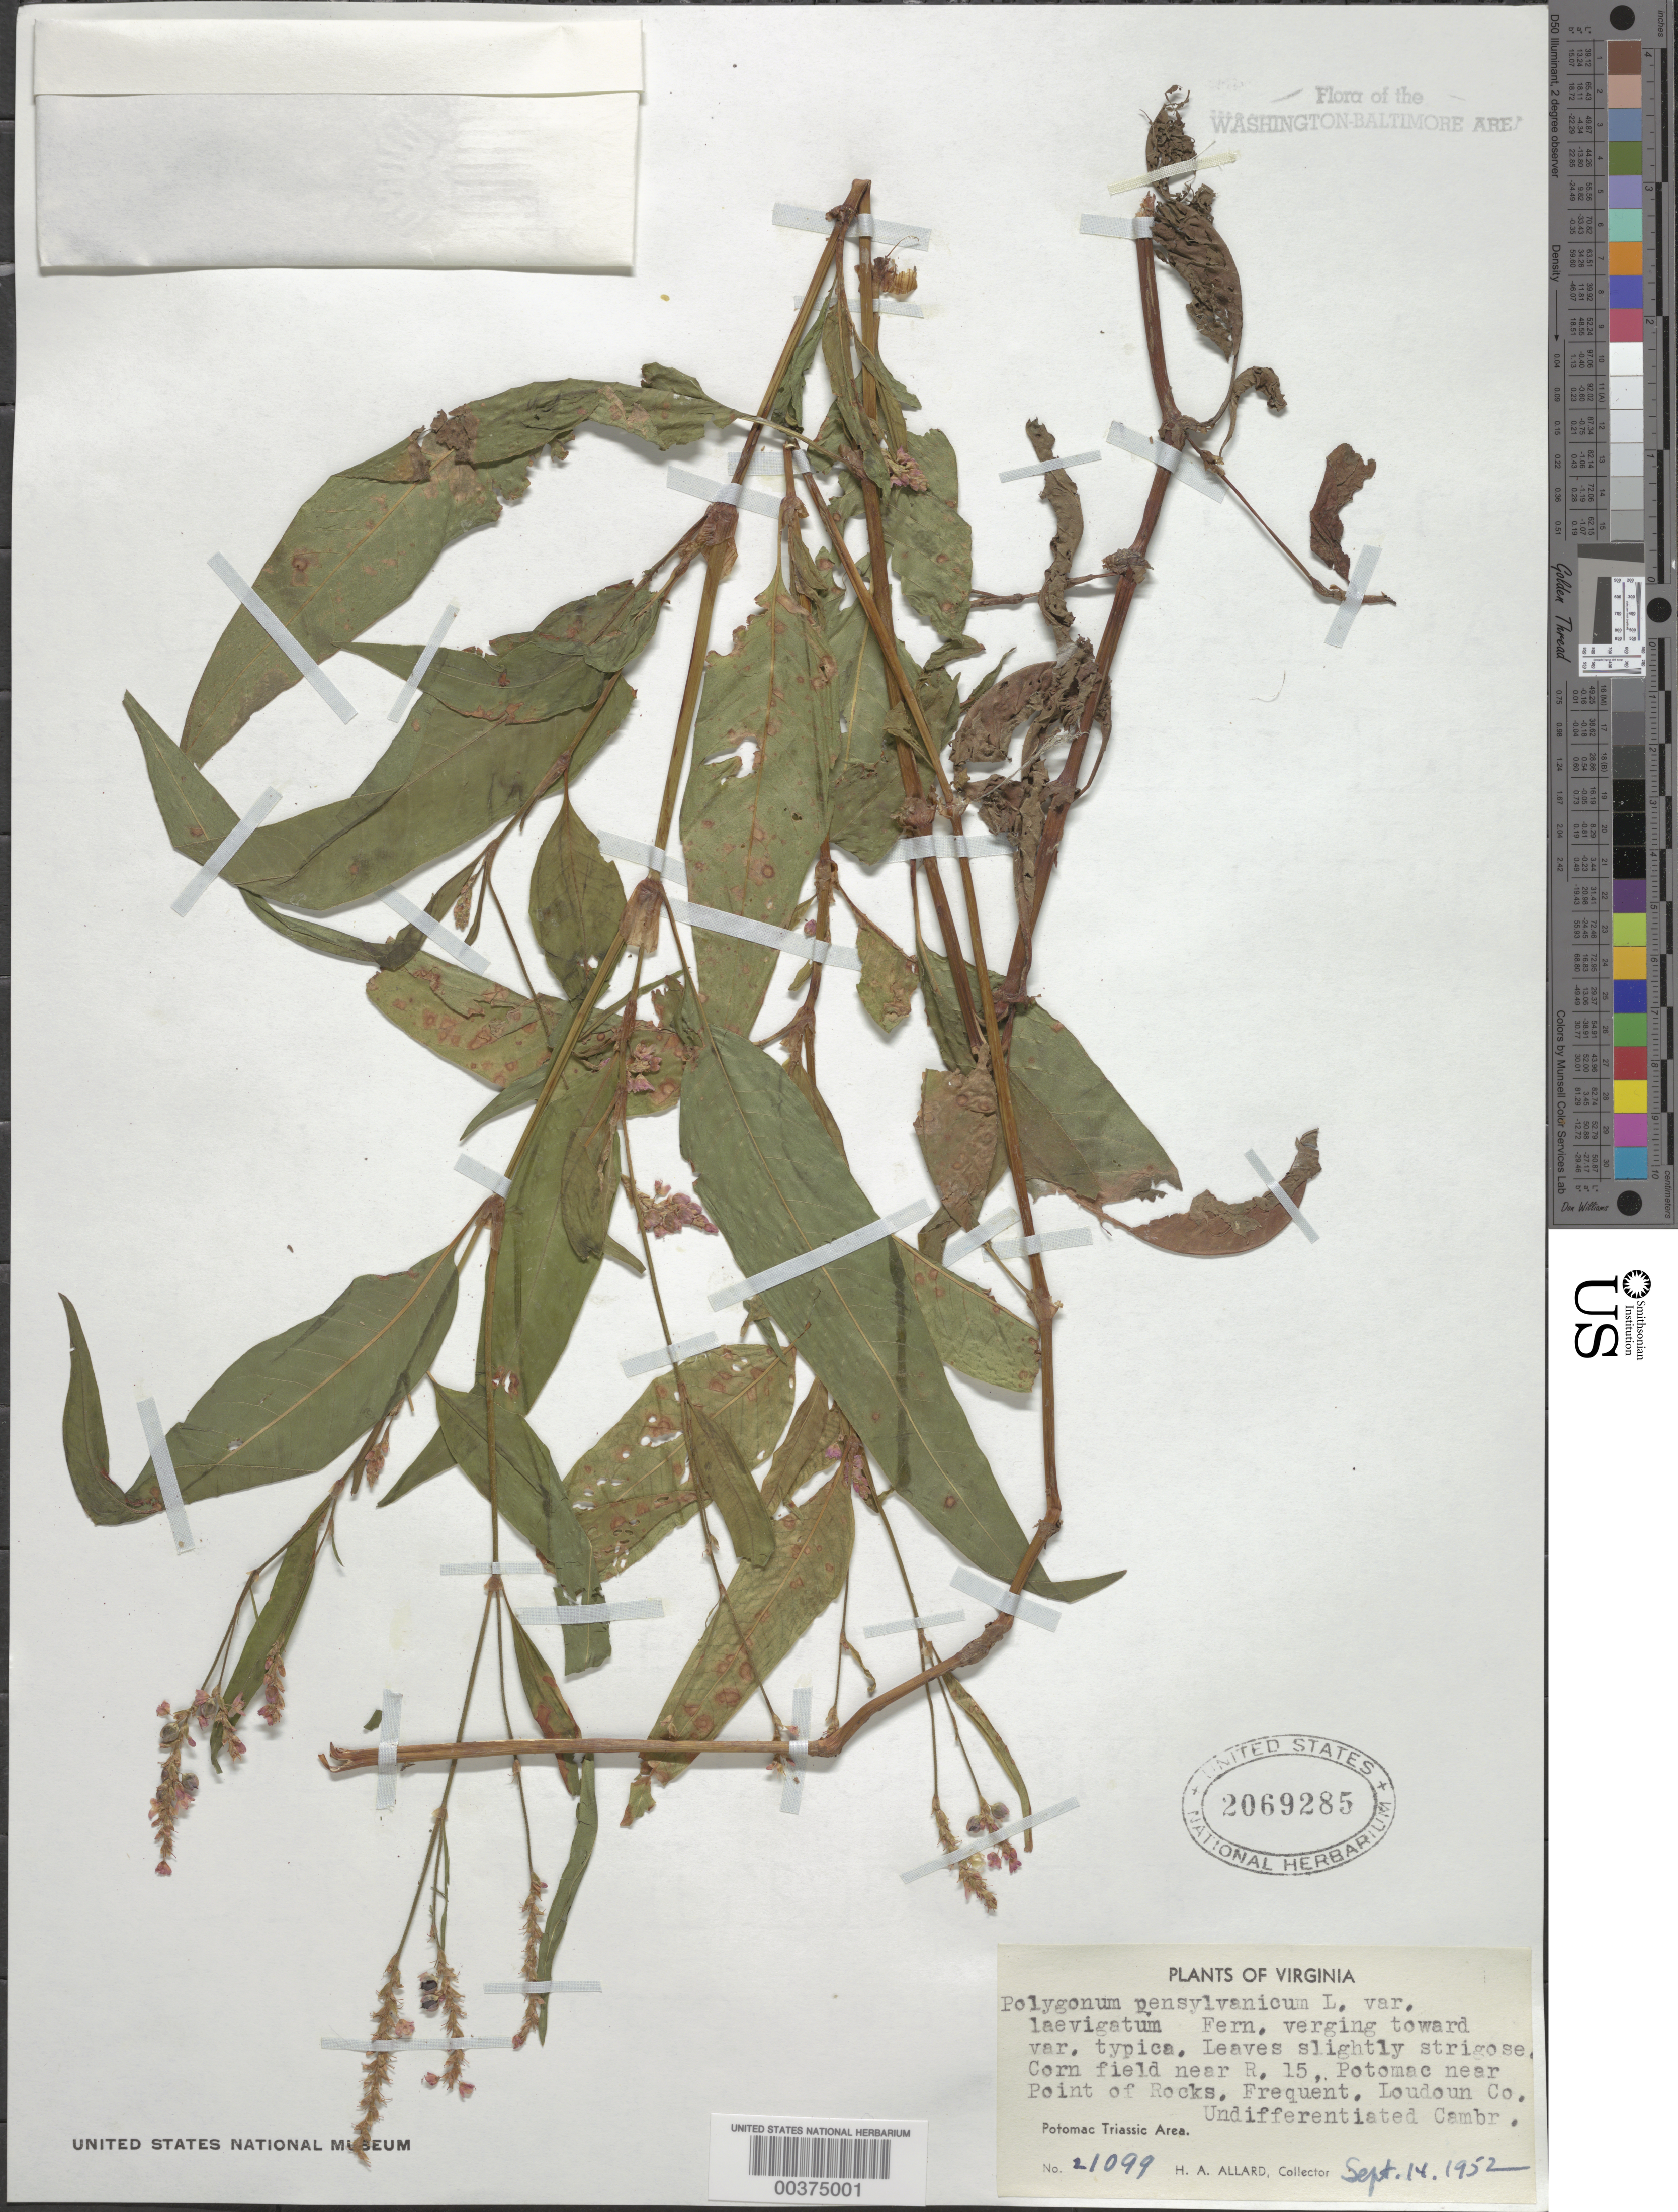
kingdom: Plantae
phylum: Tracheophyta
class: Magnoliopsida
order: Caryophyllales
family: Polygonaceae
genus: Persicaria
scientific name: Persicaria pensylvanica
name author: (L.) M. Gómez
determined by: Atha, D. E.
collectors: H. A. Allard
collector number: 21099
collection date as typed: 14 Sep 1952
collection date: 1952-09-14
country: United States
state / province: Virginia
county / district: Loudoun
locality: Route 15 vicinity, Potomac River near Point of Rocks C. and O. Canal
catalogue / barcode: US 2069285